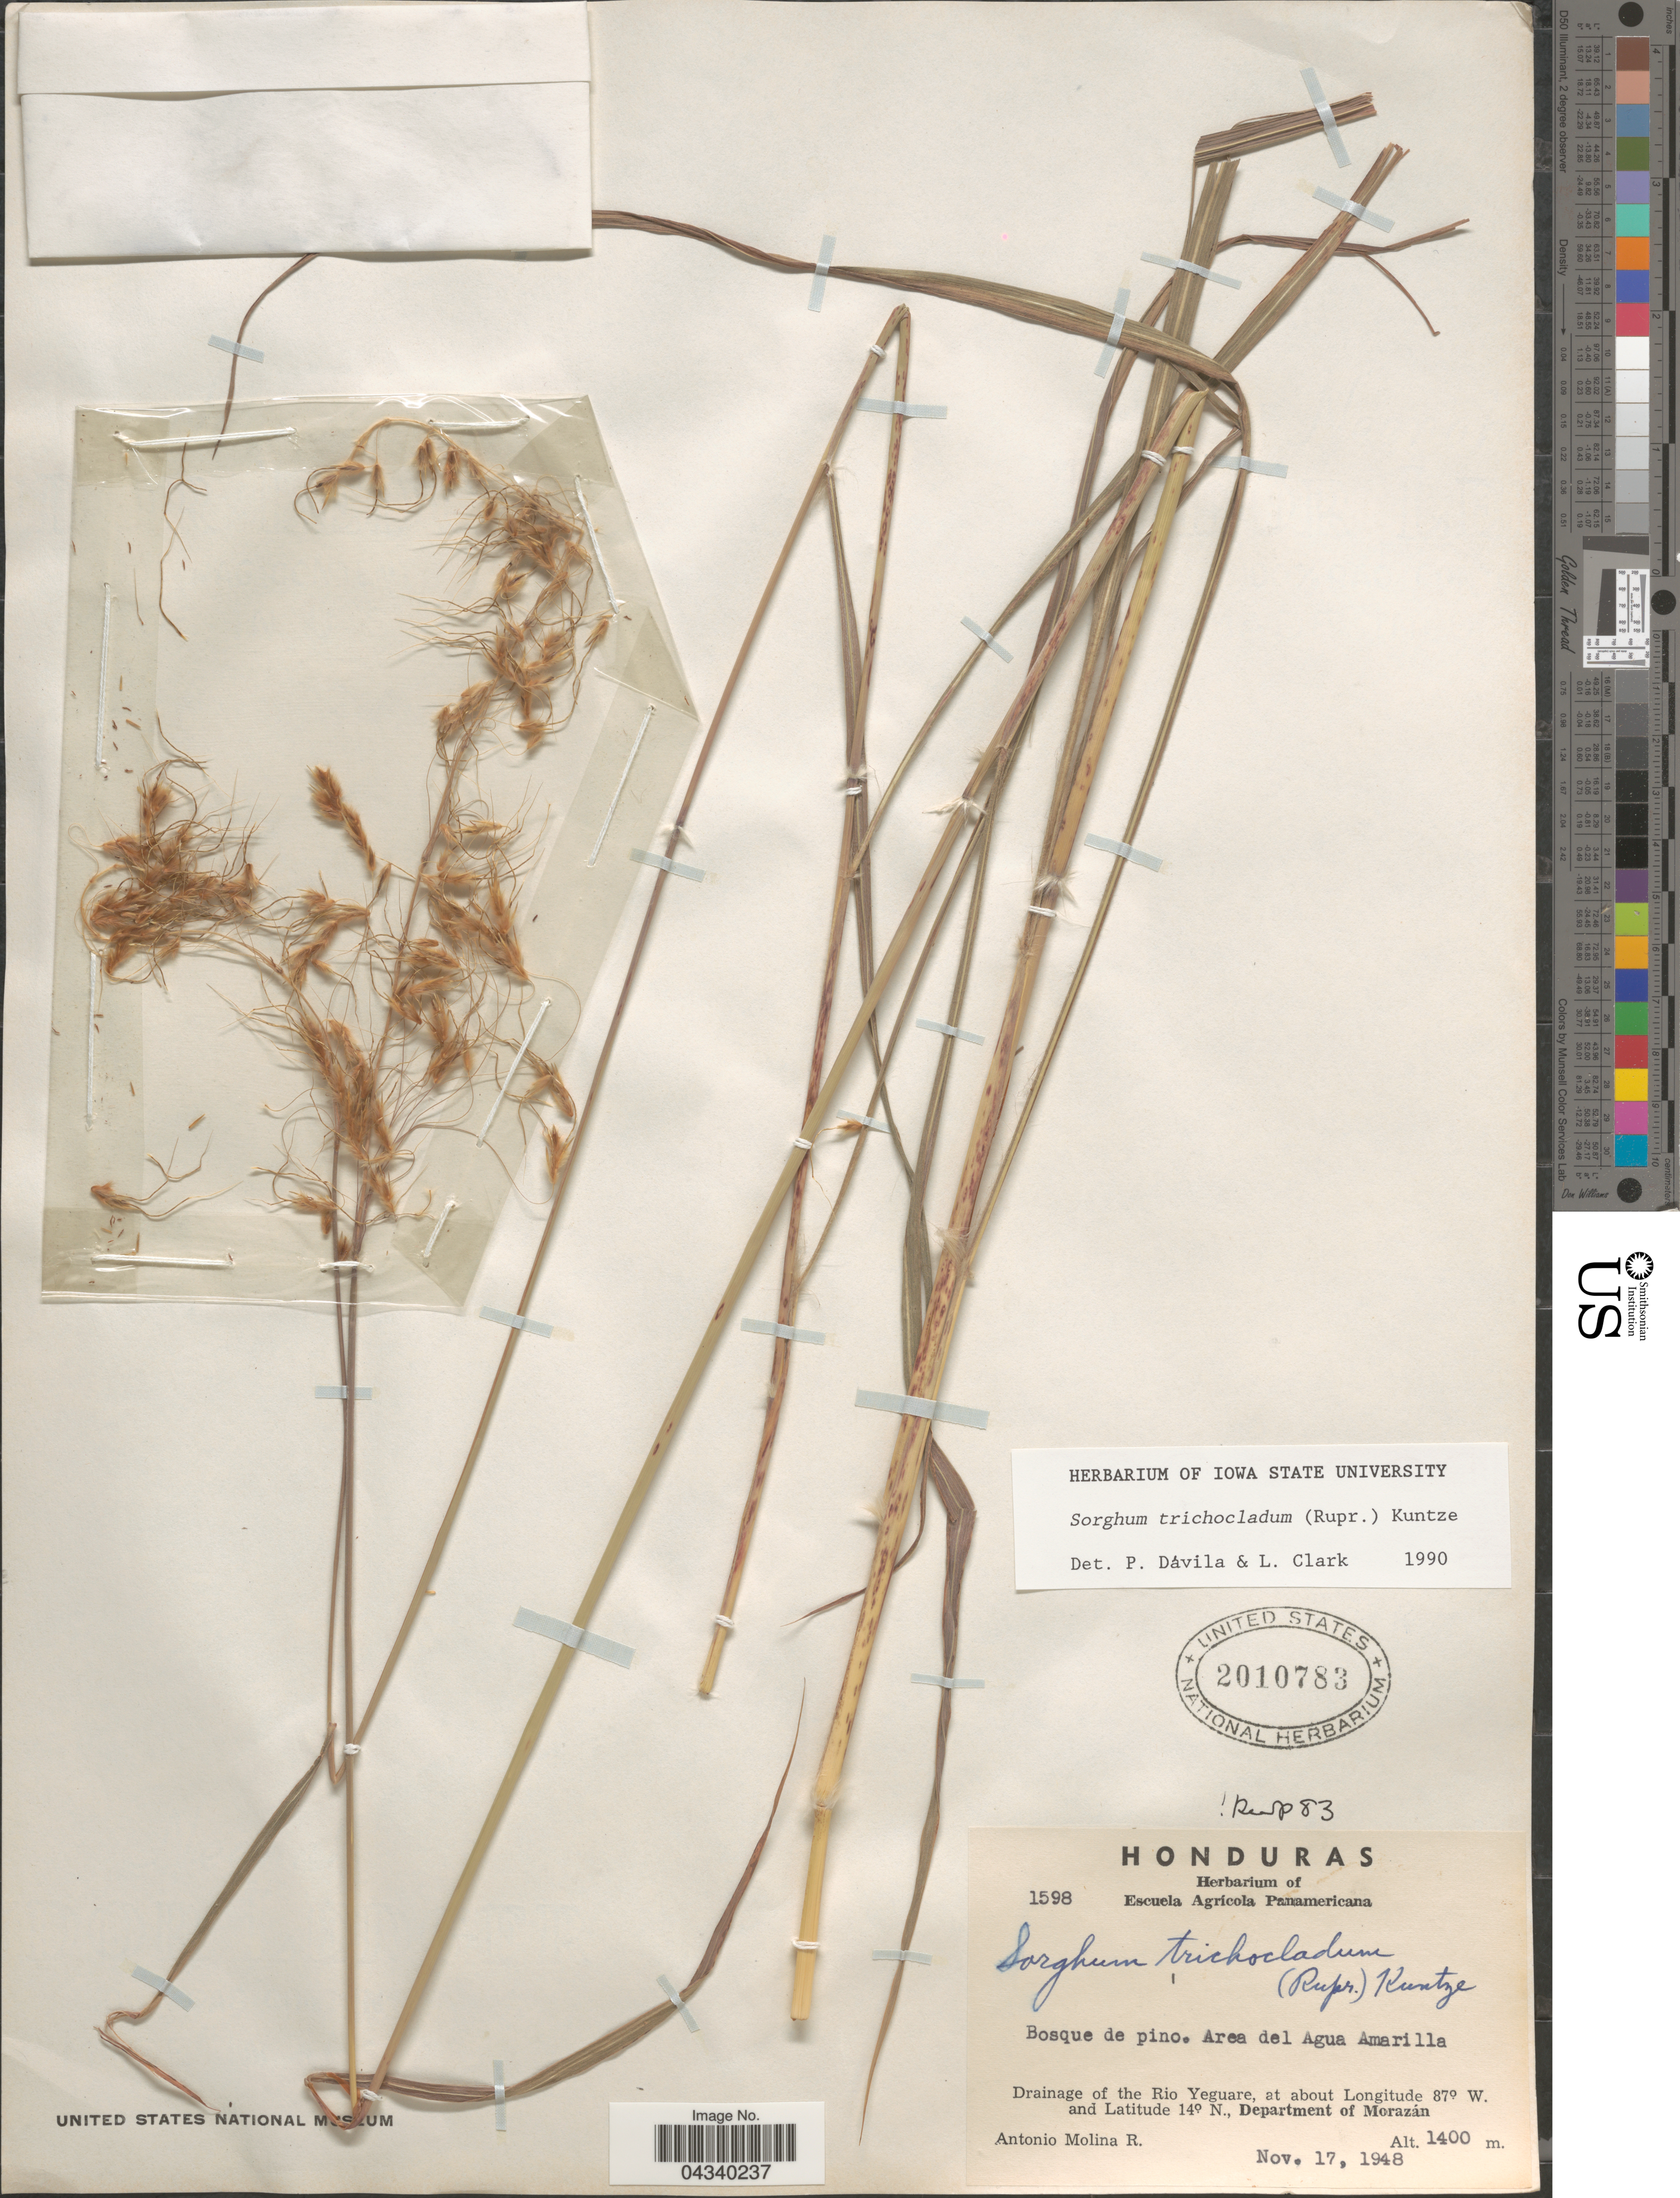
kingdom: Plantae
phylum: Tracheophyta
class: Liliopsida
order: Poales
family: Poaceae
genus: Sorghum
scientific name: Sorghum trichocladum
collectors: A. Molina R.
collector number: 1598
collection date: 1948-11-17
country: Honduras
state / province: Fco. Morazán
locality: Drainage of the Rio Yeguare, Department of Morazán.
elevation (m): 1400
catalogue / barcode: US 2010783